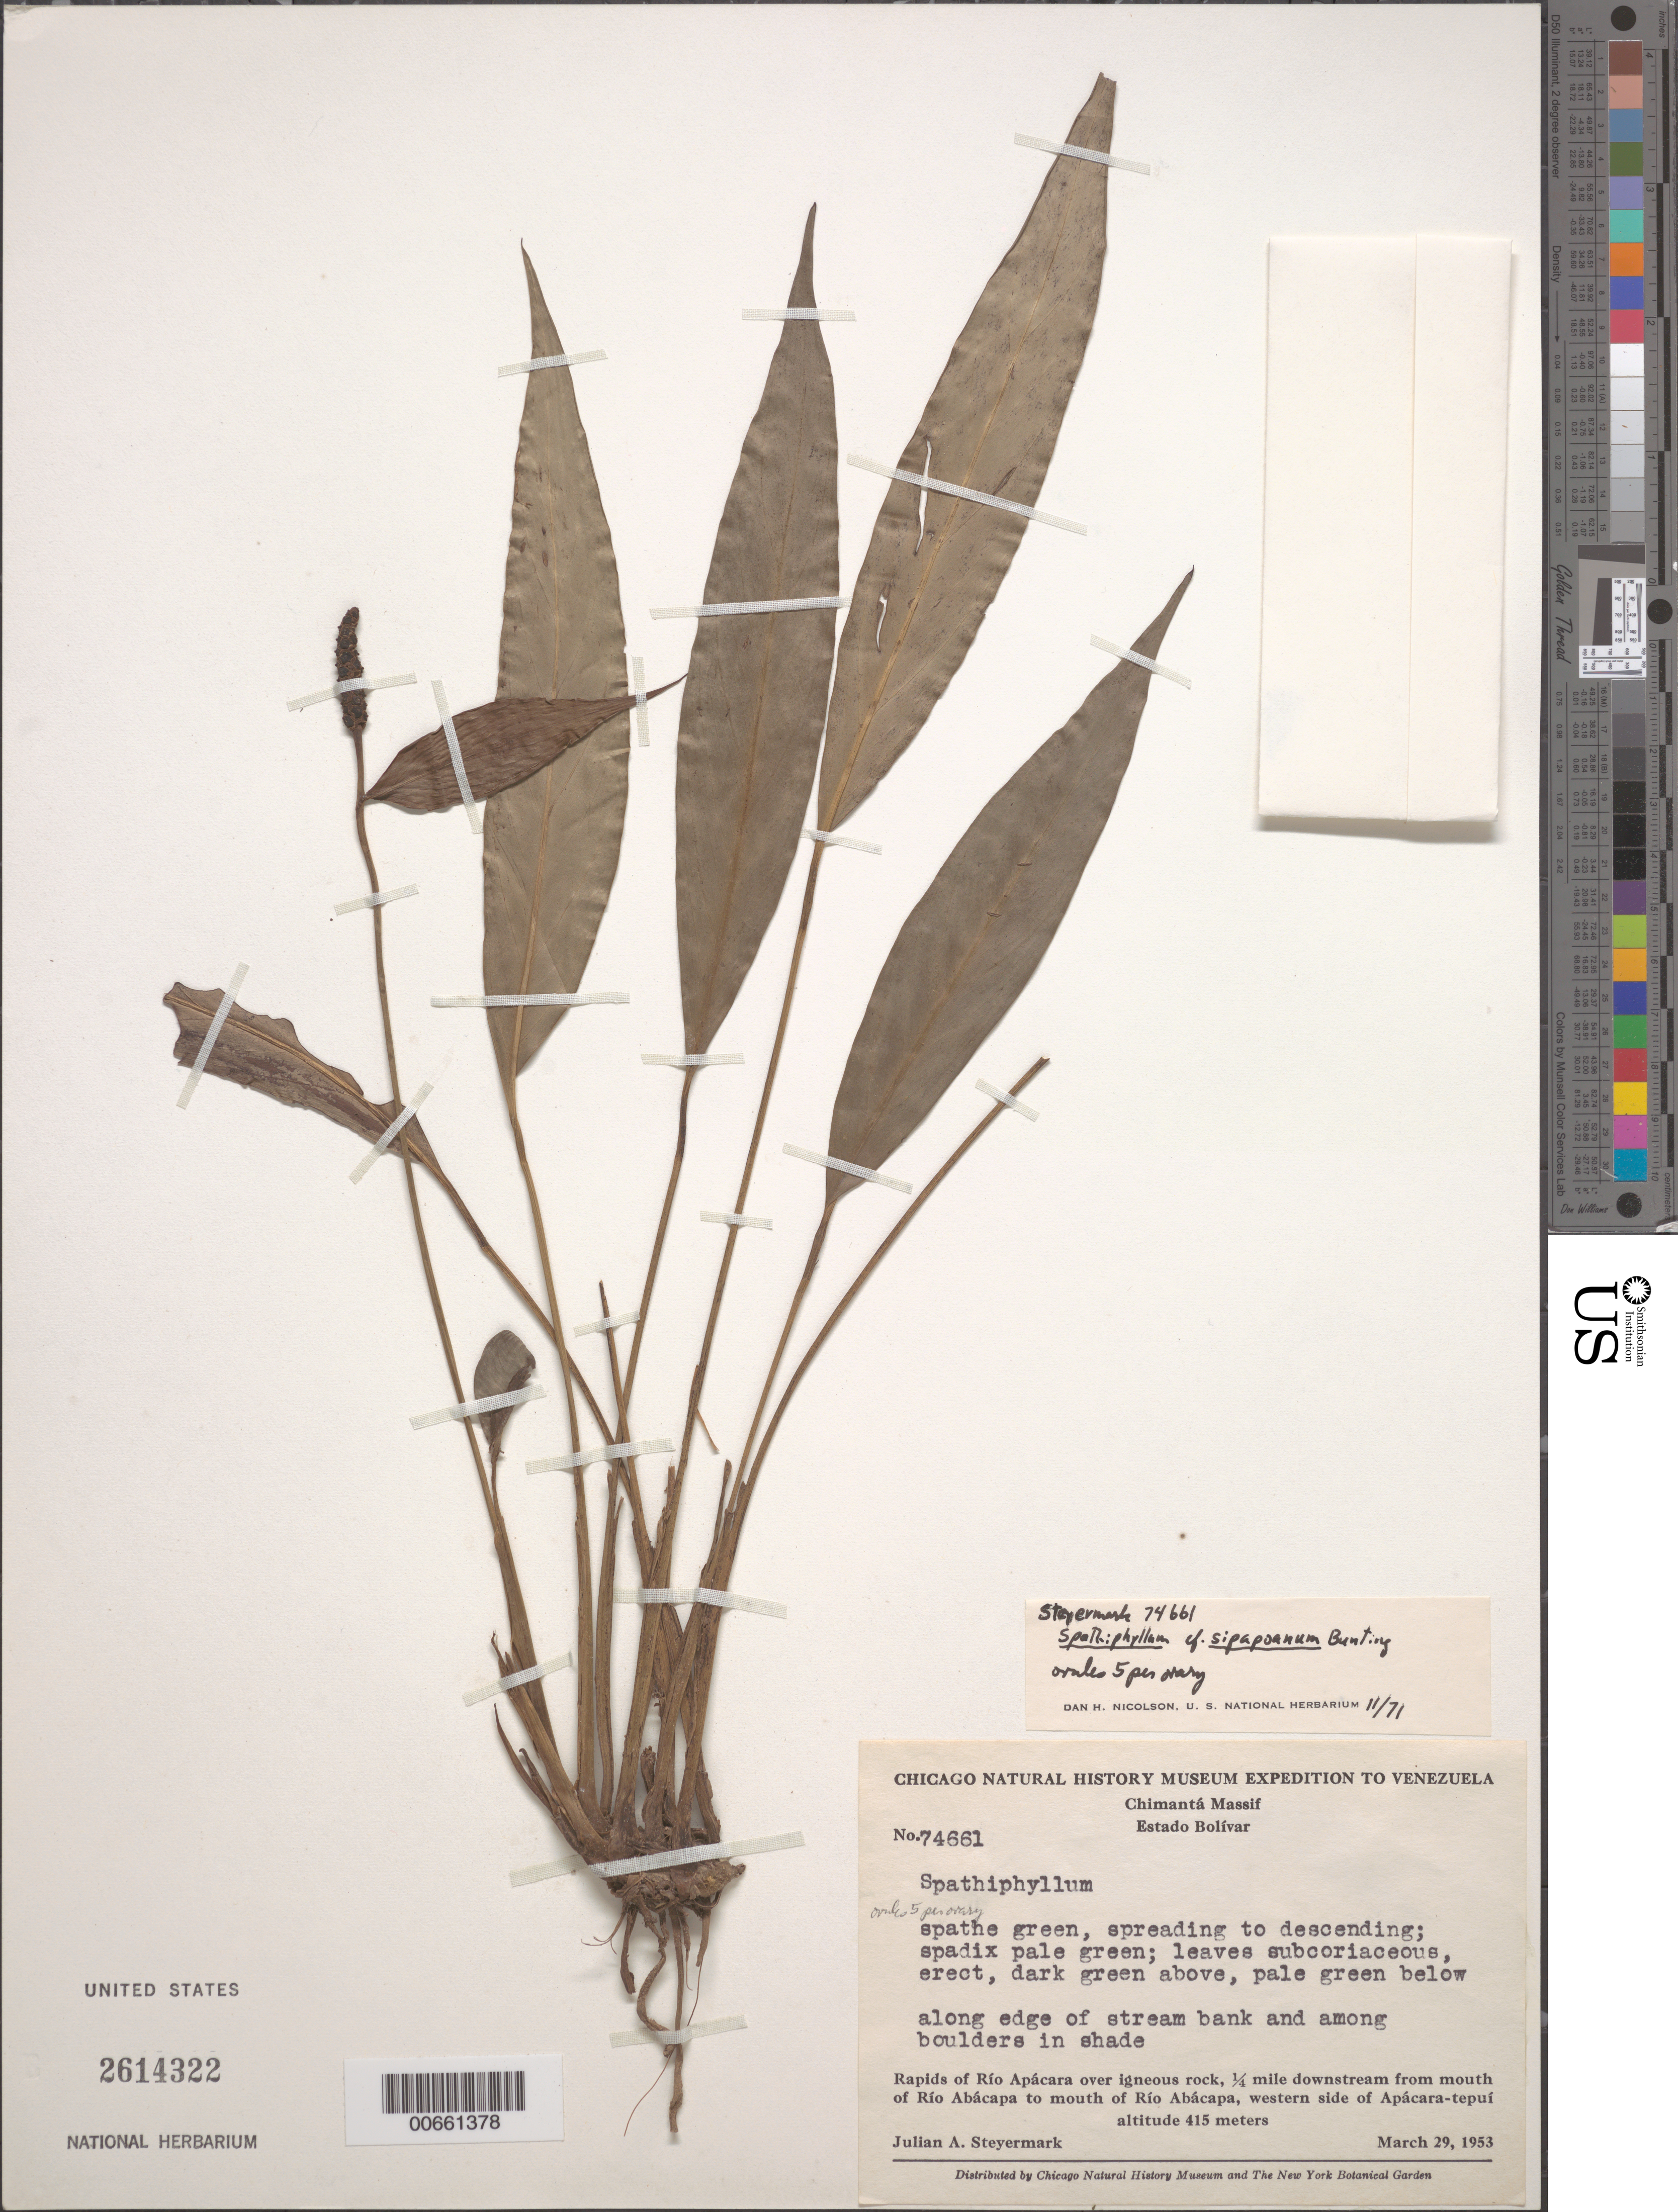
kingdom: Plantae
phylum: Tracheophyta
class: Liliopsida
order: Alismatales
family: Araceae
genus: Spathiphyllum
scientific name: Spathiphyllum cannifolium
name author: (Dryand. ex Sims) Schott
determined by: Nicolson, Dan H.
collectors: J. Steyermark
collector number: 74661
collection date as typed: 29-Mar-53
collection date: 1953-03-29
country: Venezuela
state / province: Bolívar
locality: Río Apácara, 1/4 mile downstream from mouth of Río Abácapa, W-side of Apácara-tepuí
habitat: Along edge of stream bank and among boulders in shade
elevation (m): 415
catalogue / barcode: US 2614322